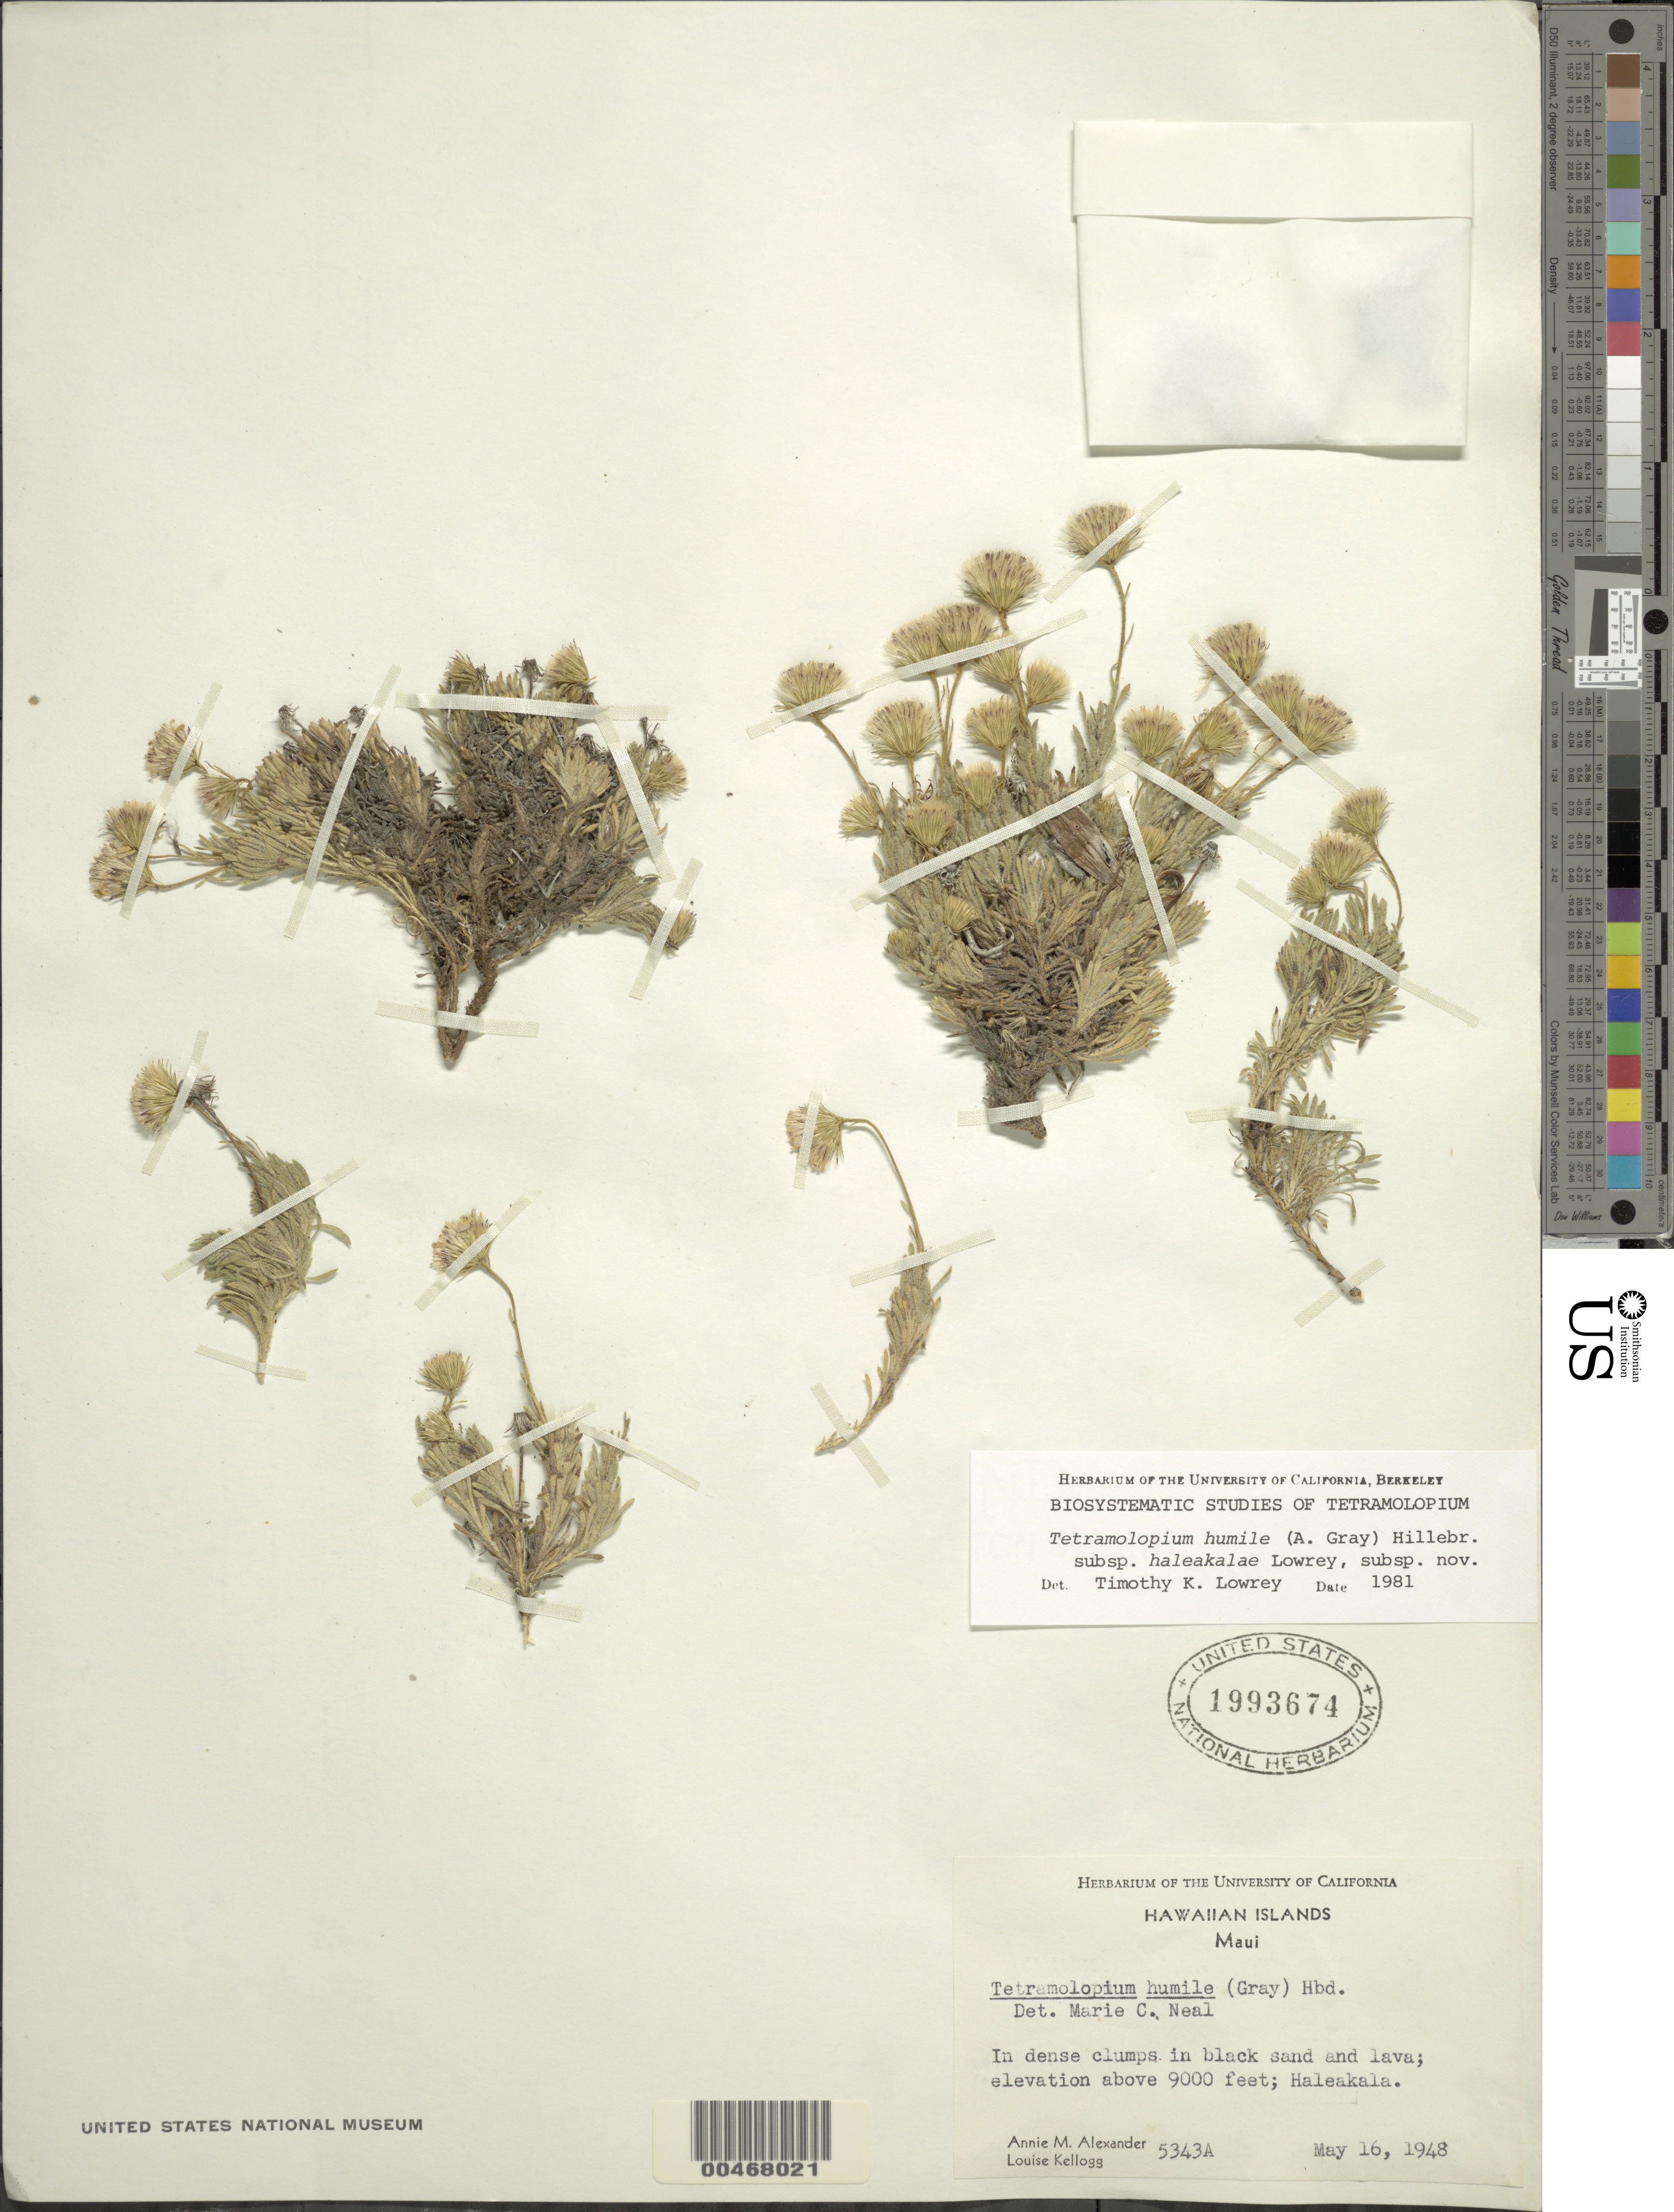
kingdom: Plantae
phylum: Tracheophyta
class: Magnoliopsida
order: Asterales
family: Asteraceae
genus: Tetramolopium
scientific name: Tetramolopium humile subsp. haleakalae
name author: Lowrey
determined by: Lowrey, T. K.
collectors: A. M. Alexander & L. Kellogg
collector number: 5343a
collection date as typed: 16 May 1948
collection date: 1948-05-16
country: United States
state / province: Hawaii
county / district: Maui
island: Maui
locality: Haleakala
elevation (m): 2743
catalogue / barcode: US 1993674